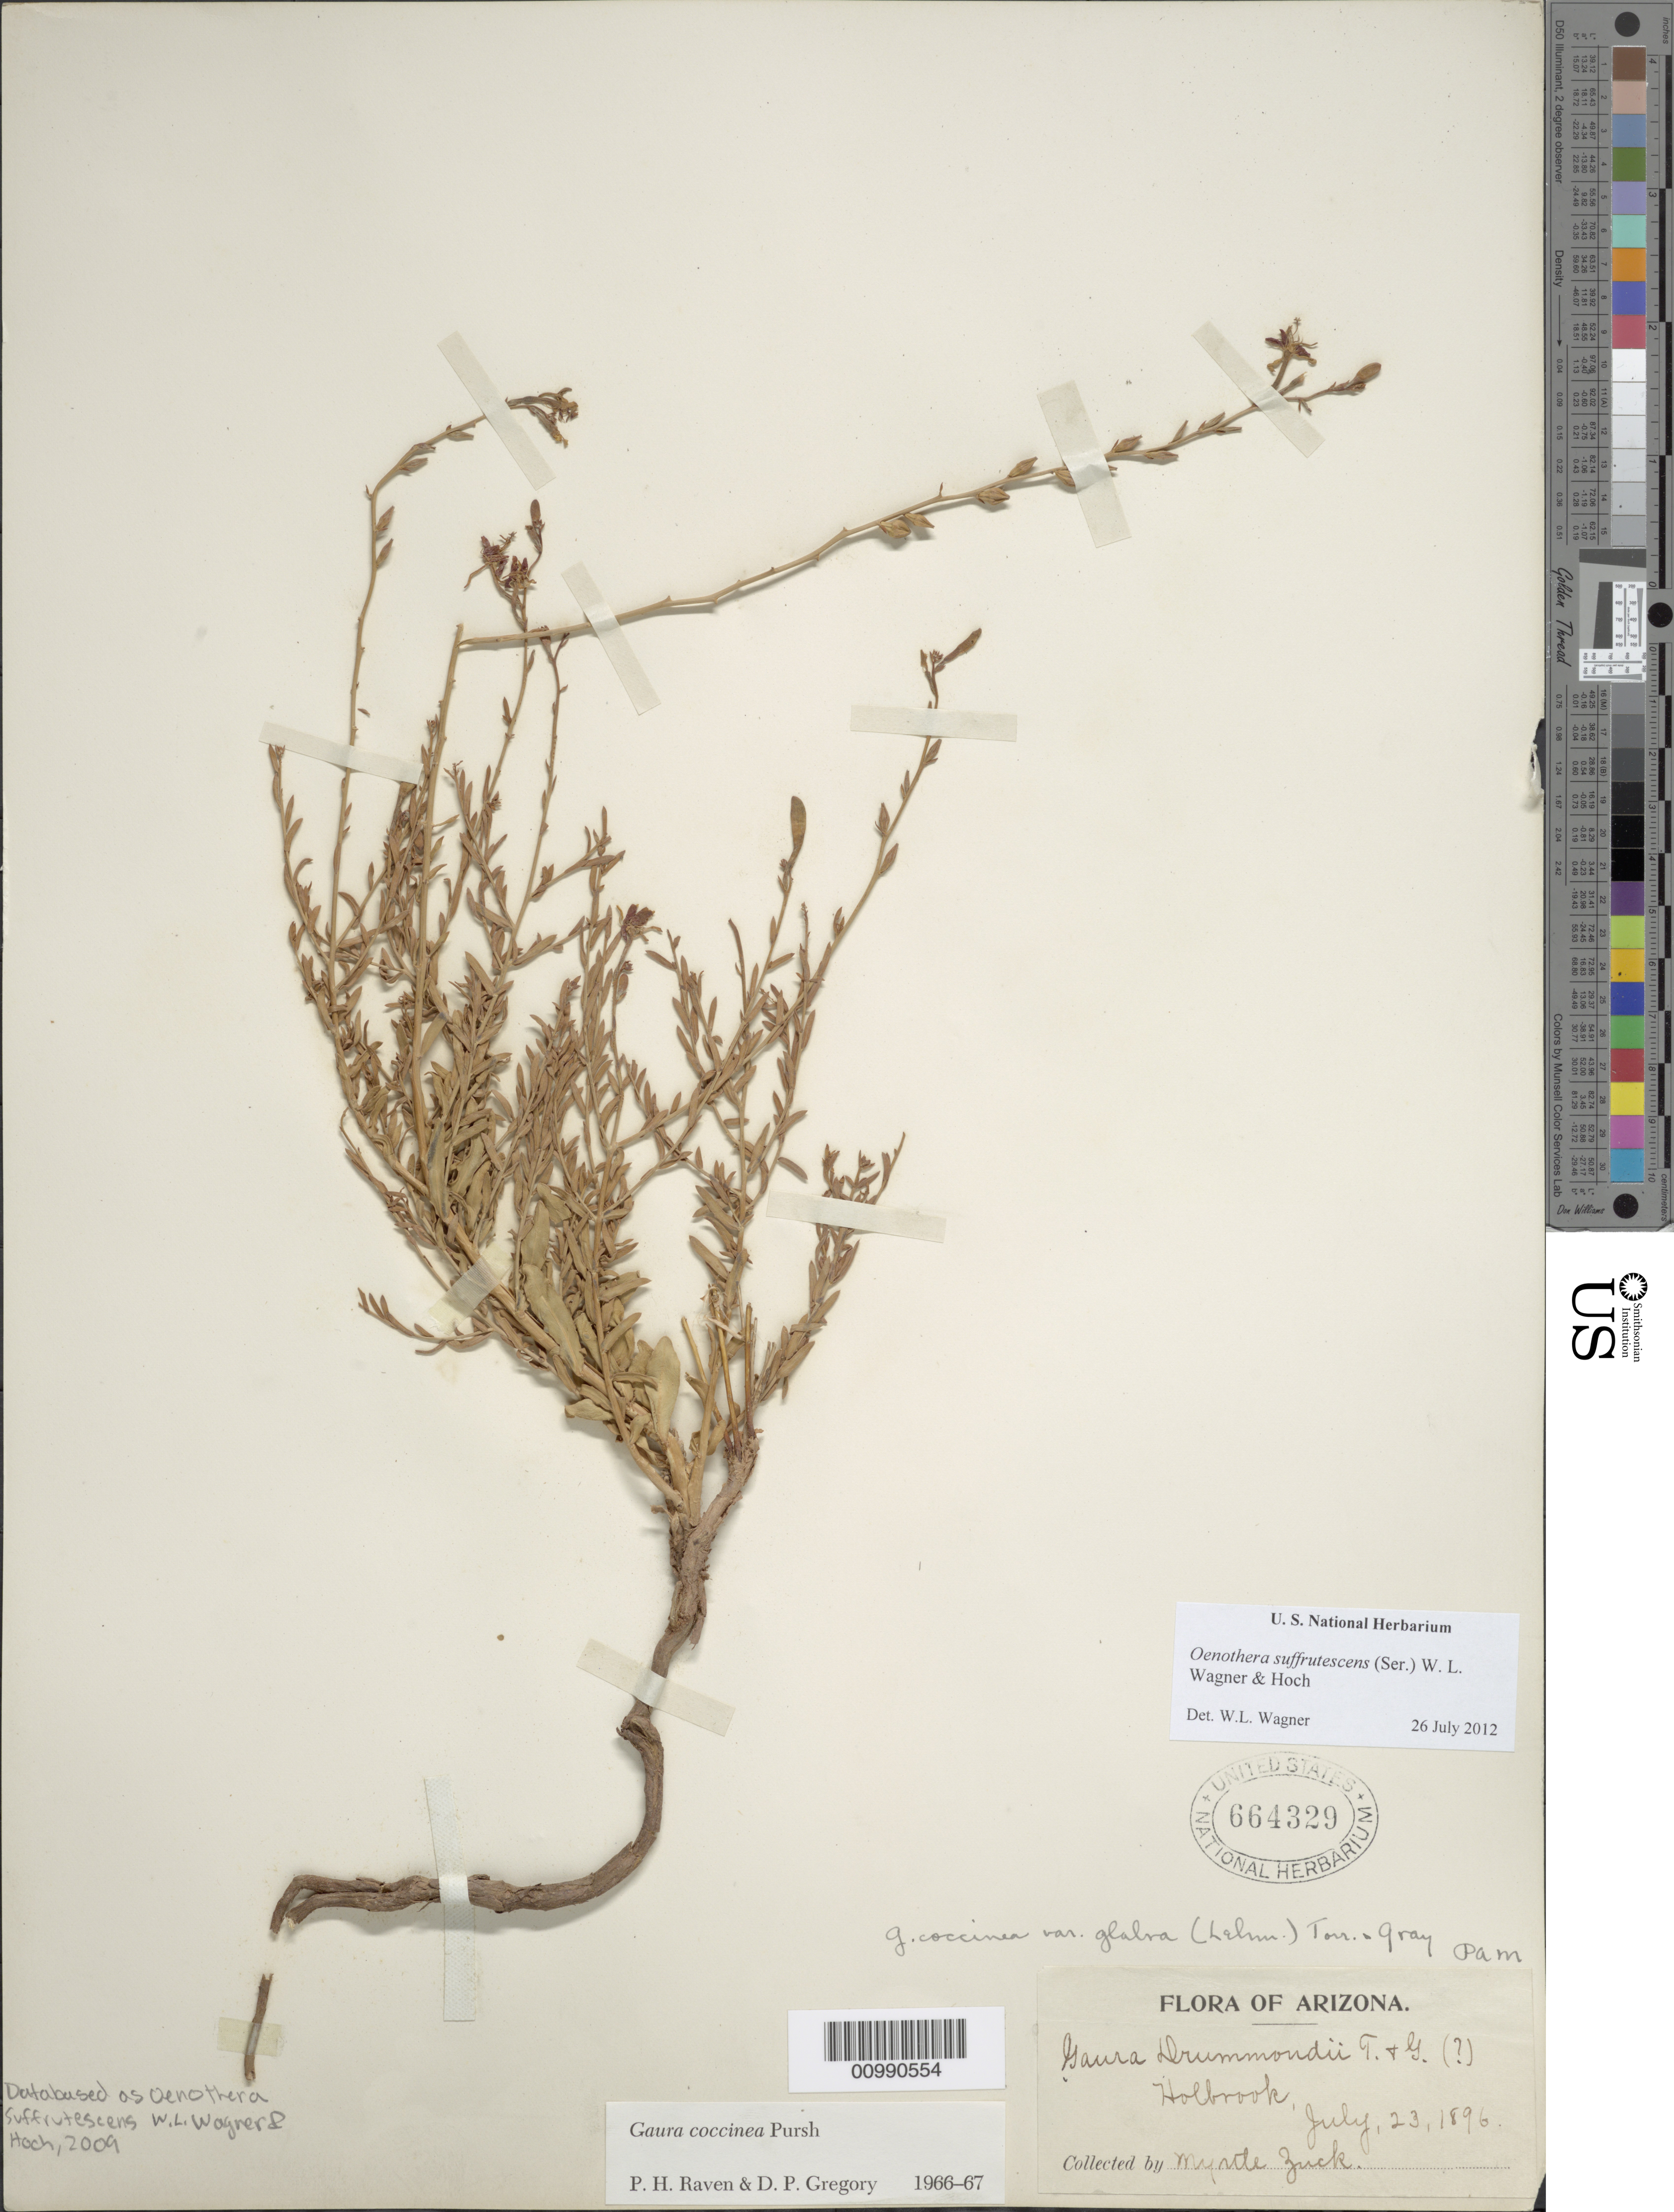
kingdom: Plantae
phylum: Tracheophyta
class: Magnoliopsida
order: Myrtales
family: Onagraceae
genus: Oenothera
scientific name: Oenothera suffrutescens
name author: (Ser.) W.L. Wagner & Hoch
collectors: M. Zuck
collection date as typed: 23 Jul 1896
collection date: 1896-07-23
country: United States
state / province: Arizona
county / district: Navajo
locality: Holbrook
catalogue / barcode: US 664329